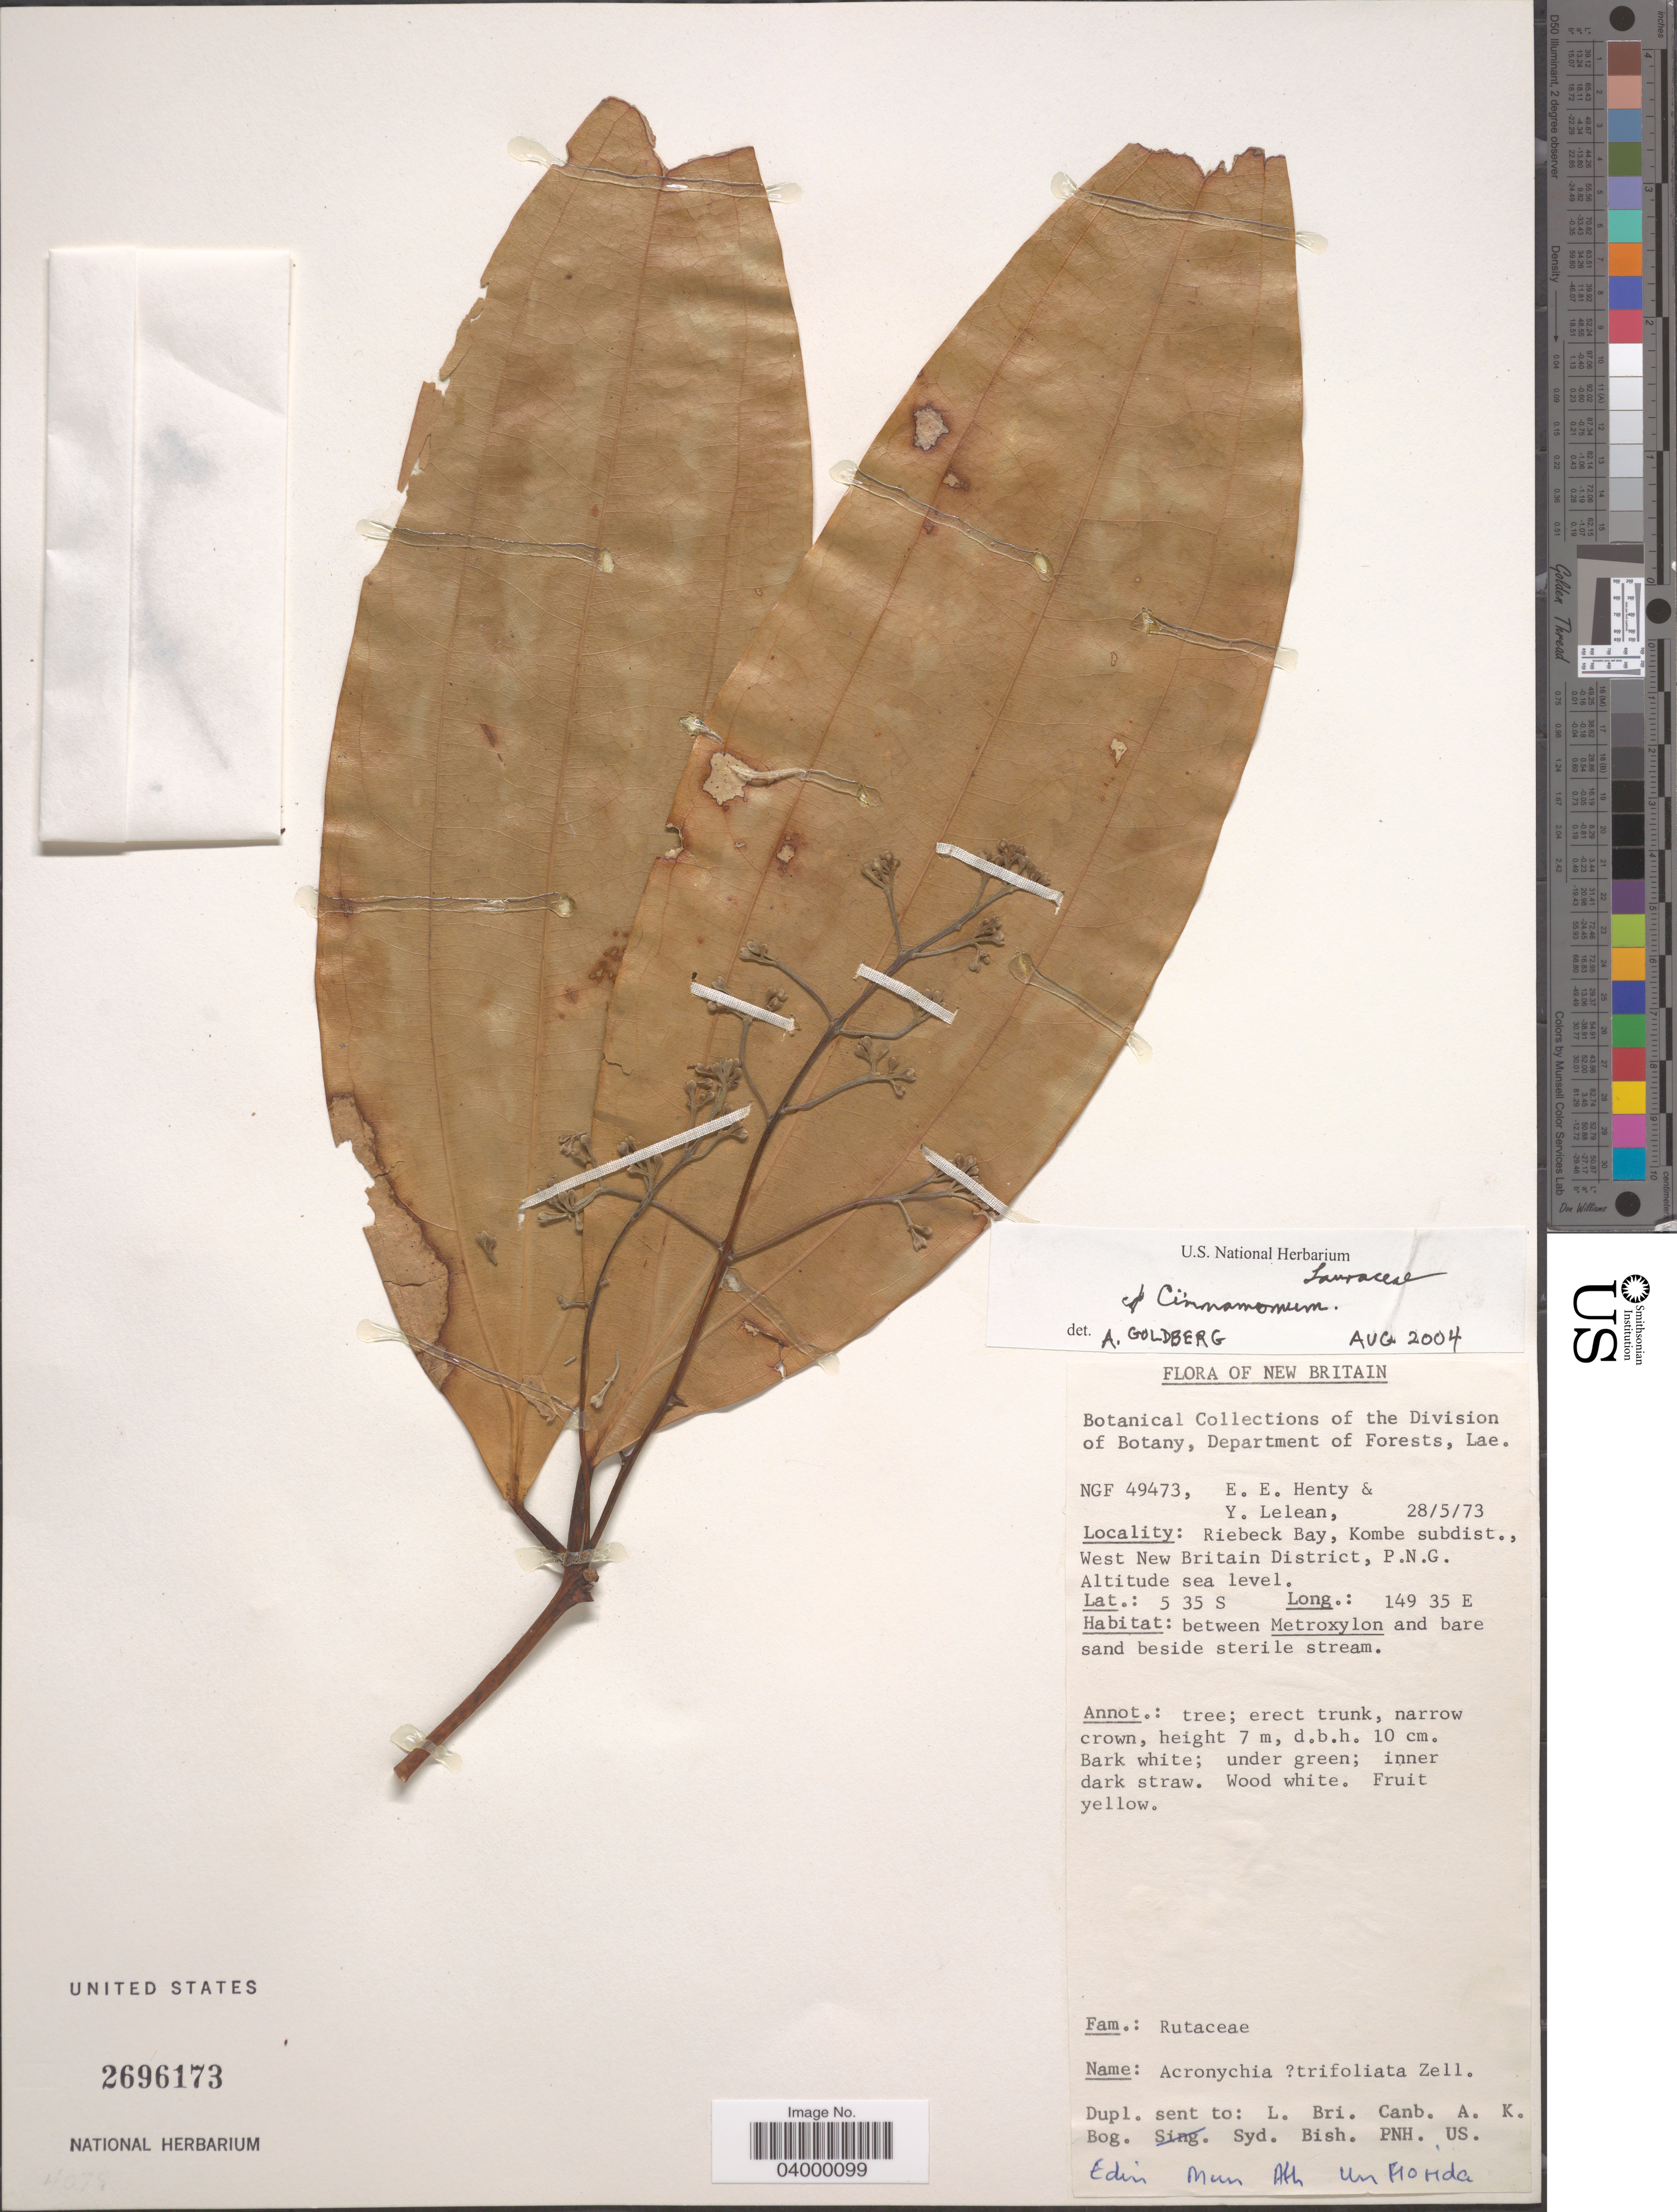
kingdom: Plantae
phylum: Tracheophyta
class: Magnoliopsida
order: Laurales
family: Lauraceae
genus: Cinnamomum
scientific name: Cinnamomum sp.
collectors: E. Henty & Y. Lelean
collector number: NGF 49473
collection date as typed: Transcribed d/m/y: 28/5/73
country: Papua New Guinea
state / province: West New Britain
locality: New Britain. Riebeck Bay, Kombe subdist., West New Britain District, P.N.G.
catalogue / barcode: US 2696173